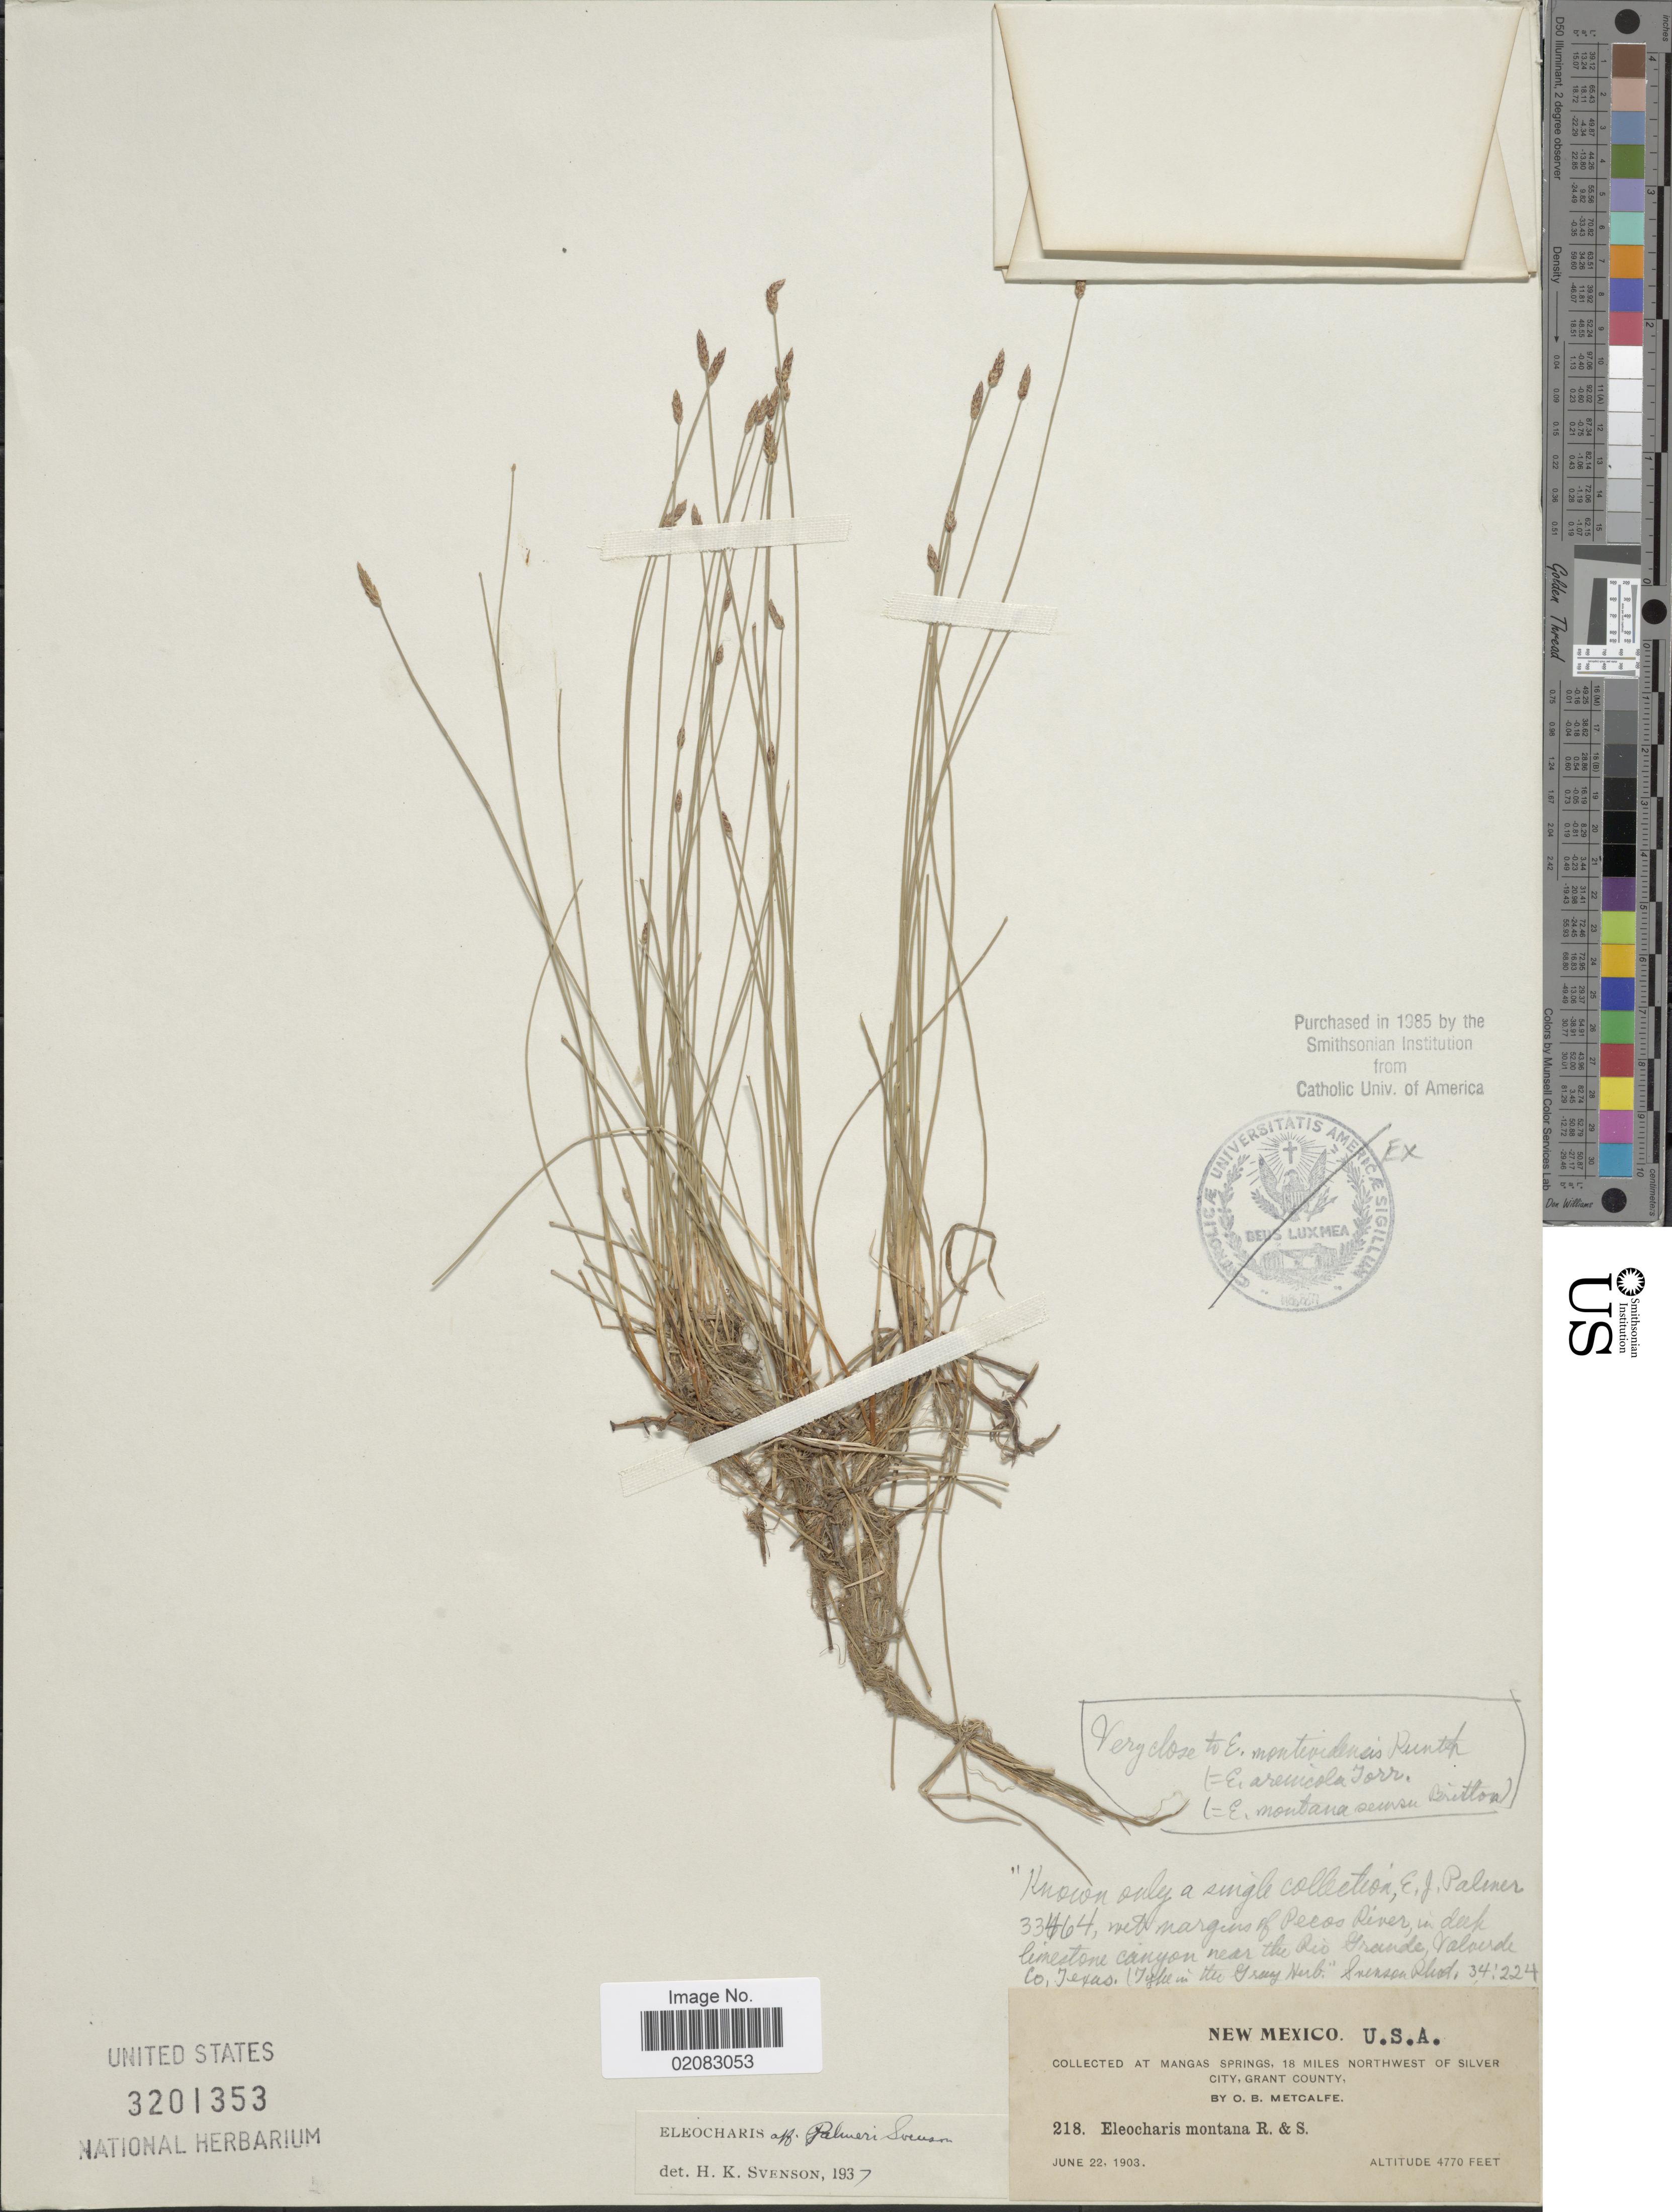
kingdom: Plantae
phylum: Tracheophyta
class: Liliopsida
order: Poales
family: Cyperaceae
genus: Eleocharis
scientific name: Eleocharis parishii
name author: Britton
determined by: Smith, S. G.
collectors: O. B. Metcalfe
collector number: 218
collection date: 1903-06-22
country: United States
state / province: New Mexico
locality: At Mangas Springs, 18 miles northwest of Silver City, Grant County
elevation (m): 1454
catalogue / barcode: US 3201353